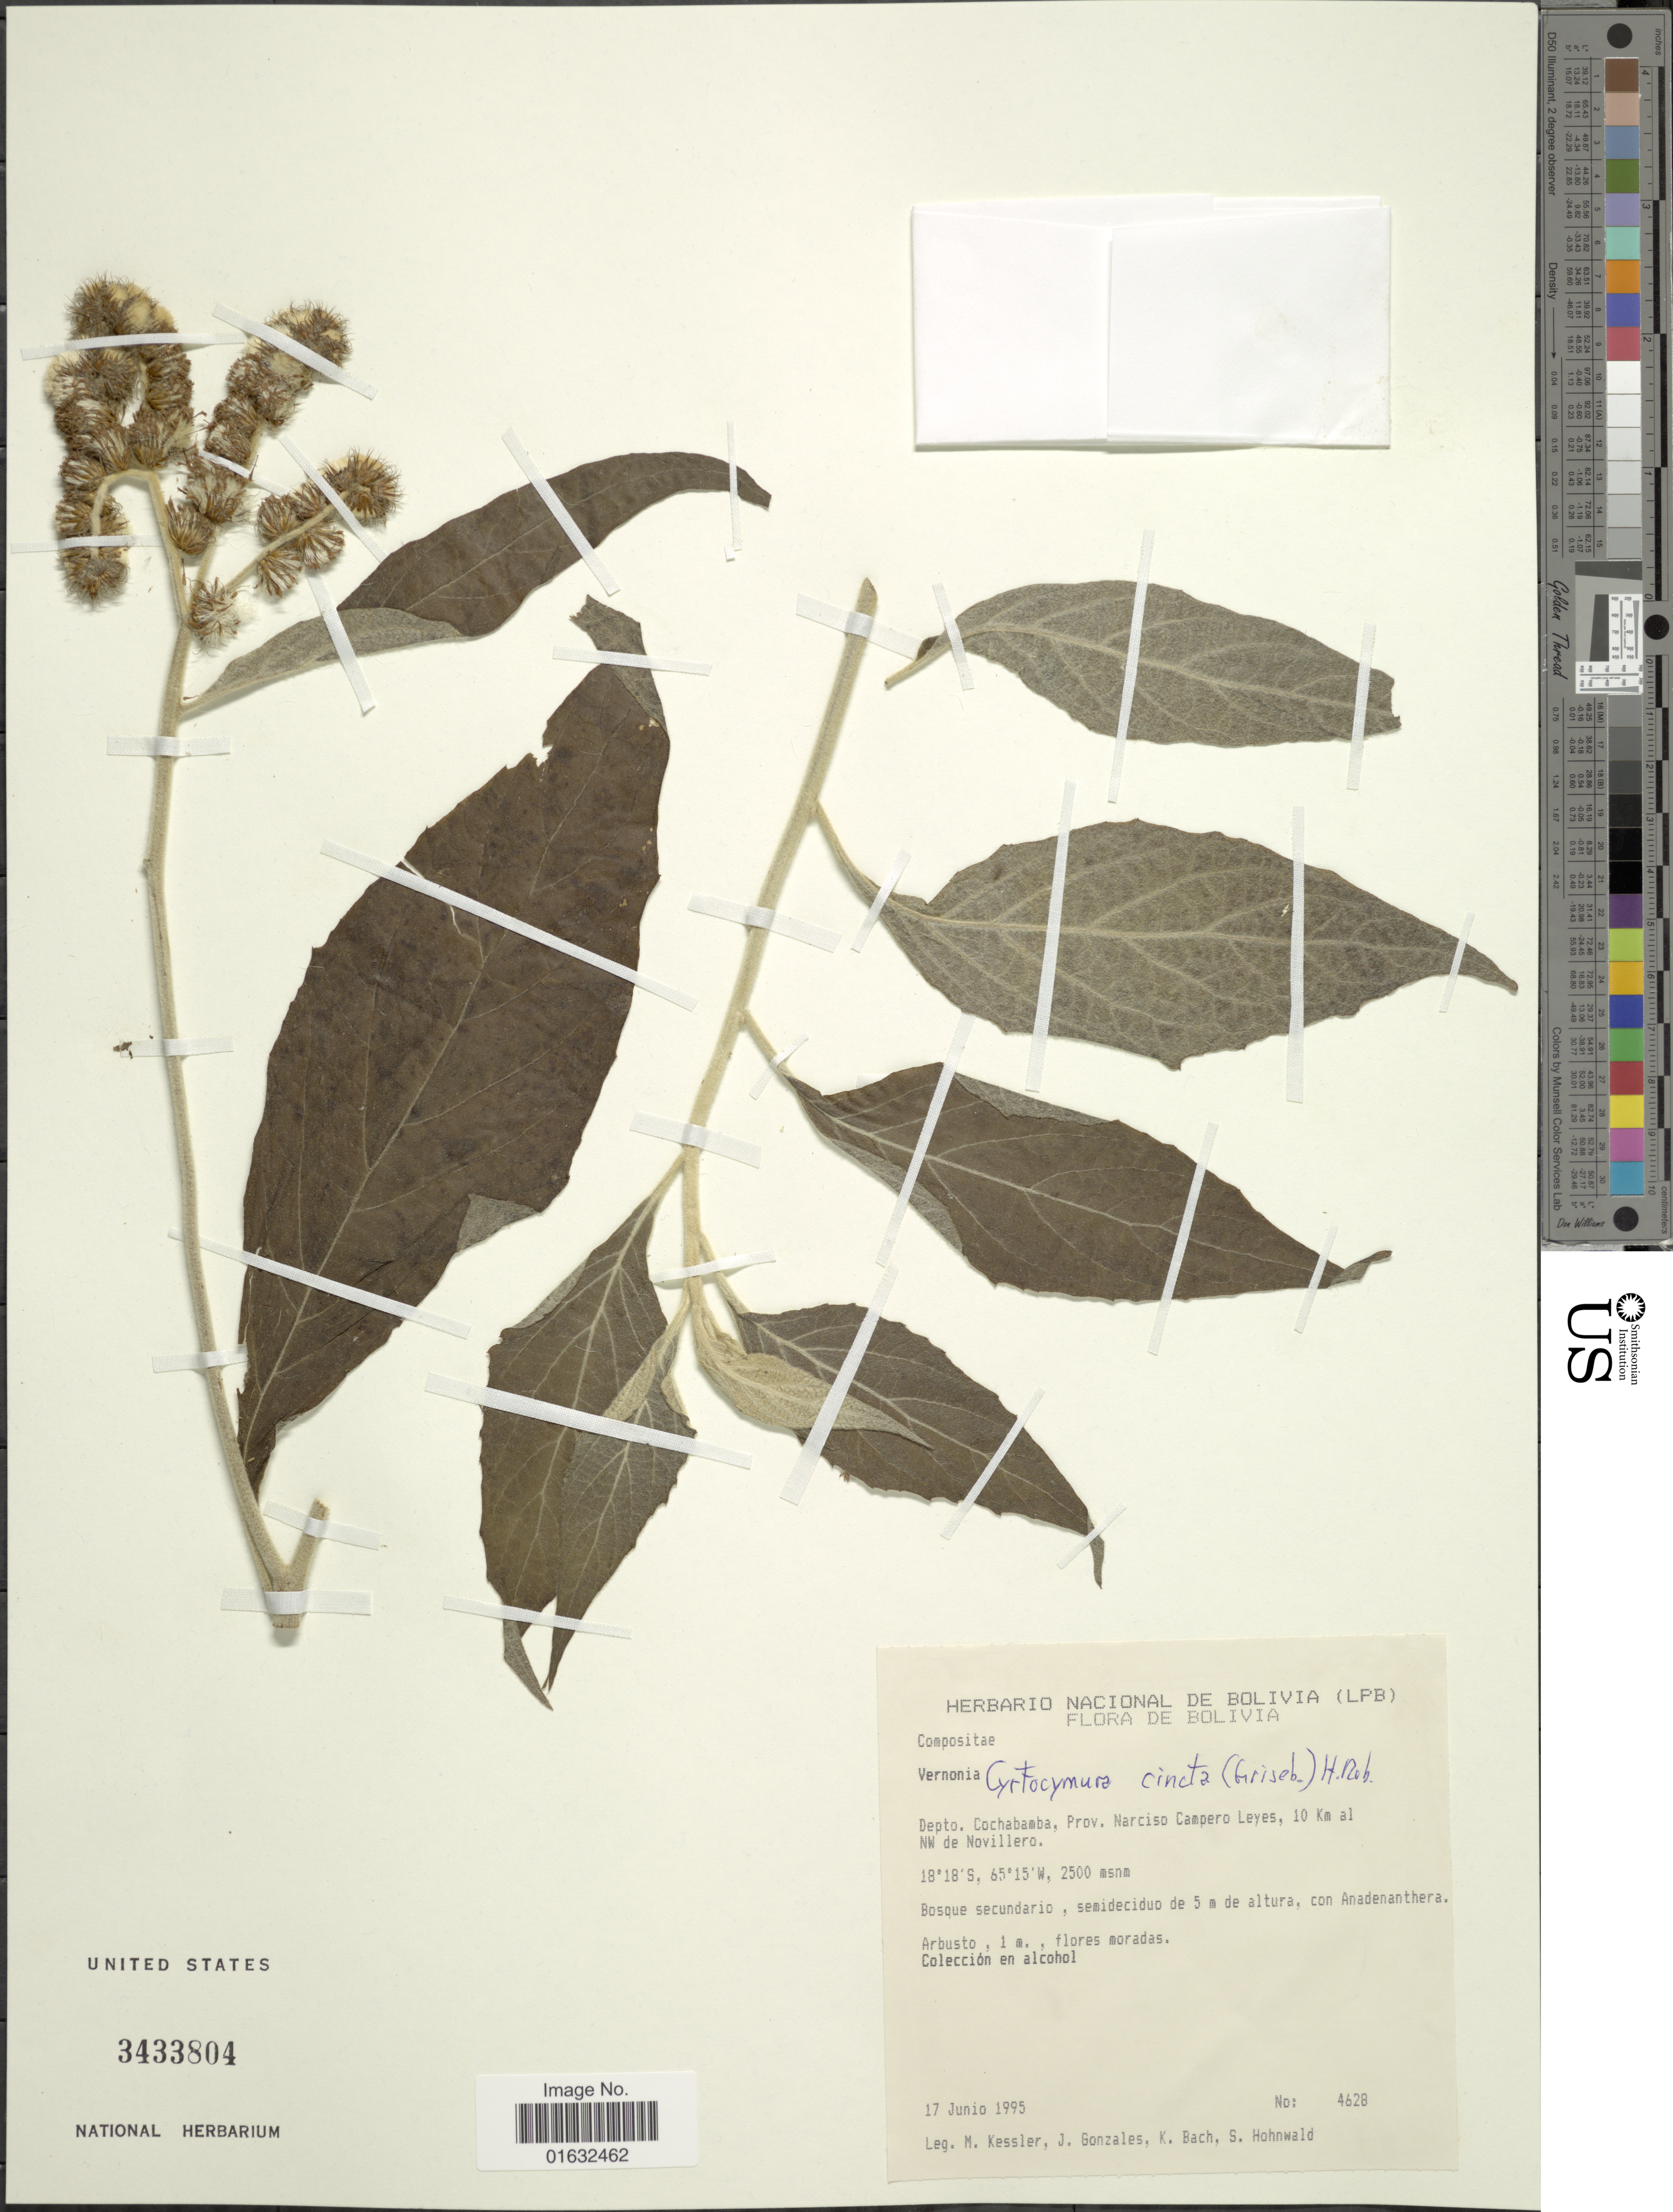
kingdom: Plantae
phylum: Tracheophyta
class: Magnoliopsida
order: Asterales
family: Asteraceae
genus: Cyrtocymura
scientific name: Cyrtocymura cincta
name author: (Griseb.) H. Rob.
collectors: M. Kessler, J. Gonzales, K. Bach & S. Hohnwald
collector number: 4628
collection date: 1995-06-17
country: Bolivia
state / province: Cochabamba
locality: Prov. Narciso Campero Leyes, 10 Km al NW de Novillero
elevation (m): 2500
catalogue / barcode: US 3433804